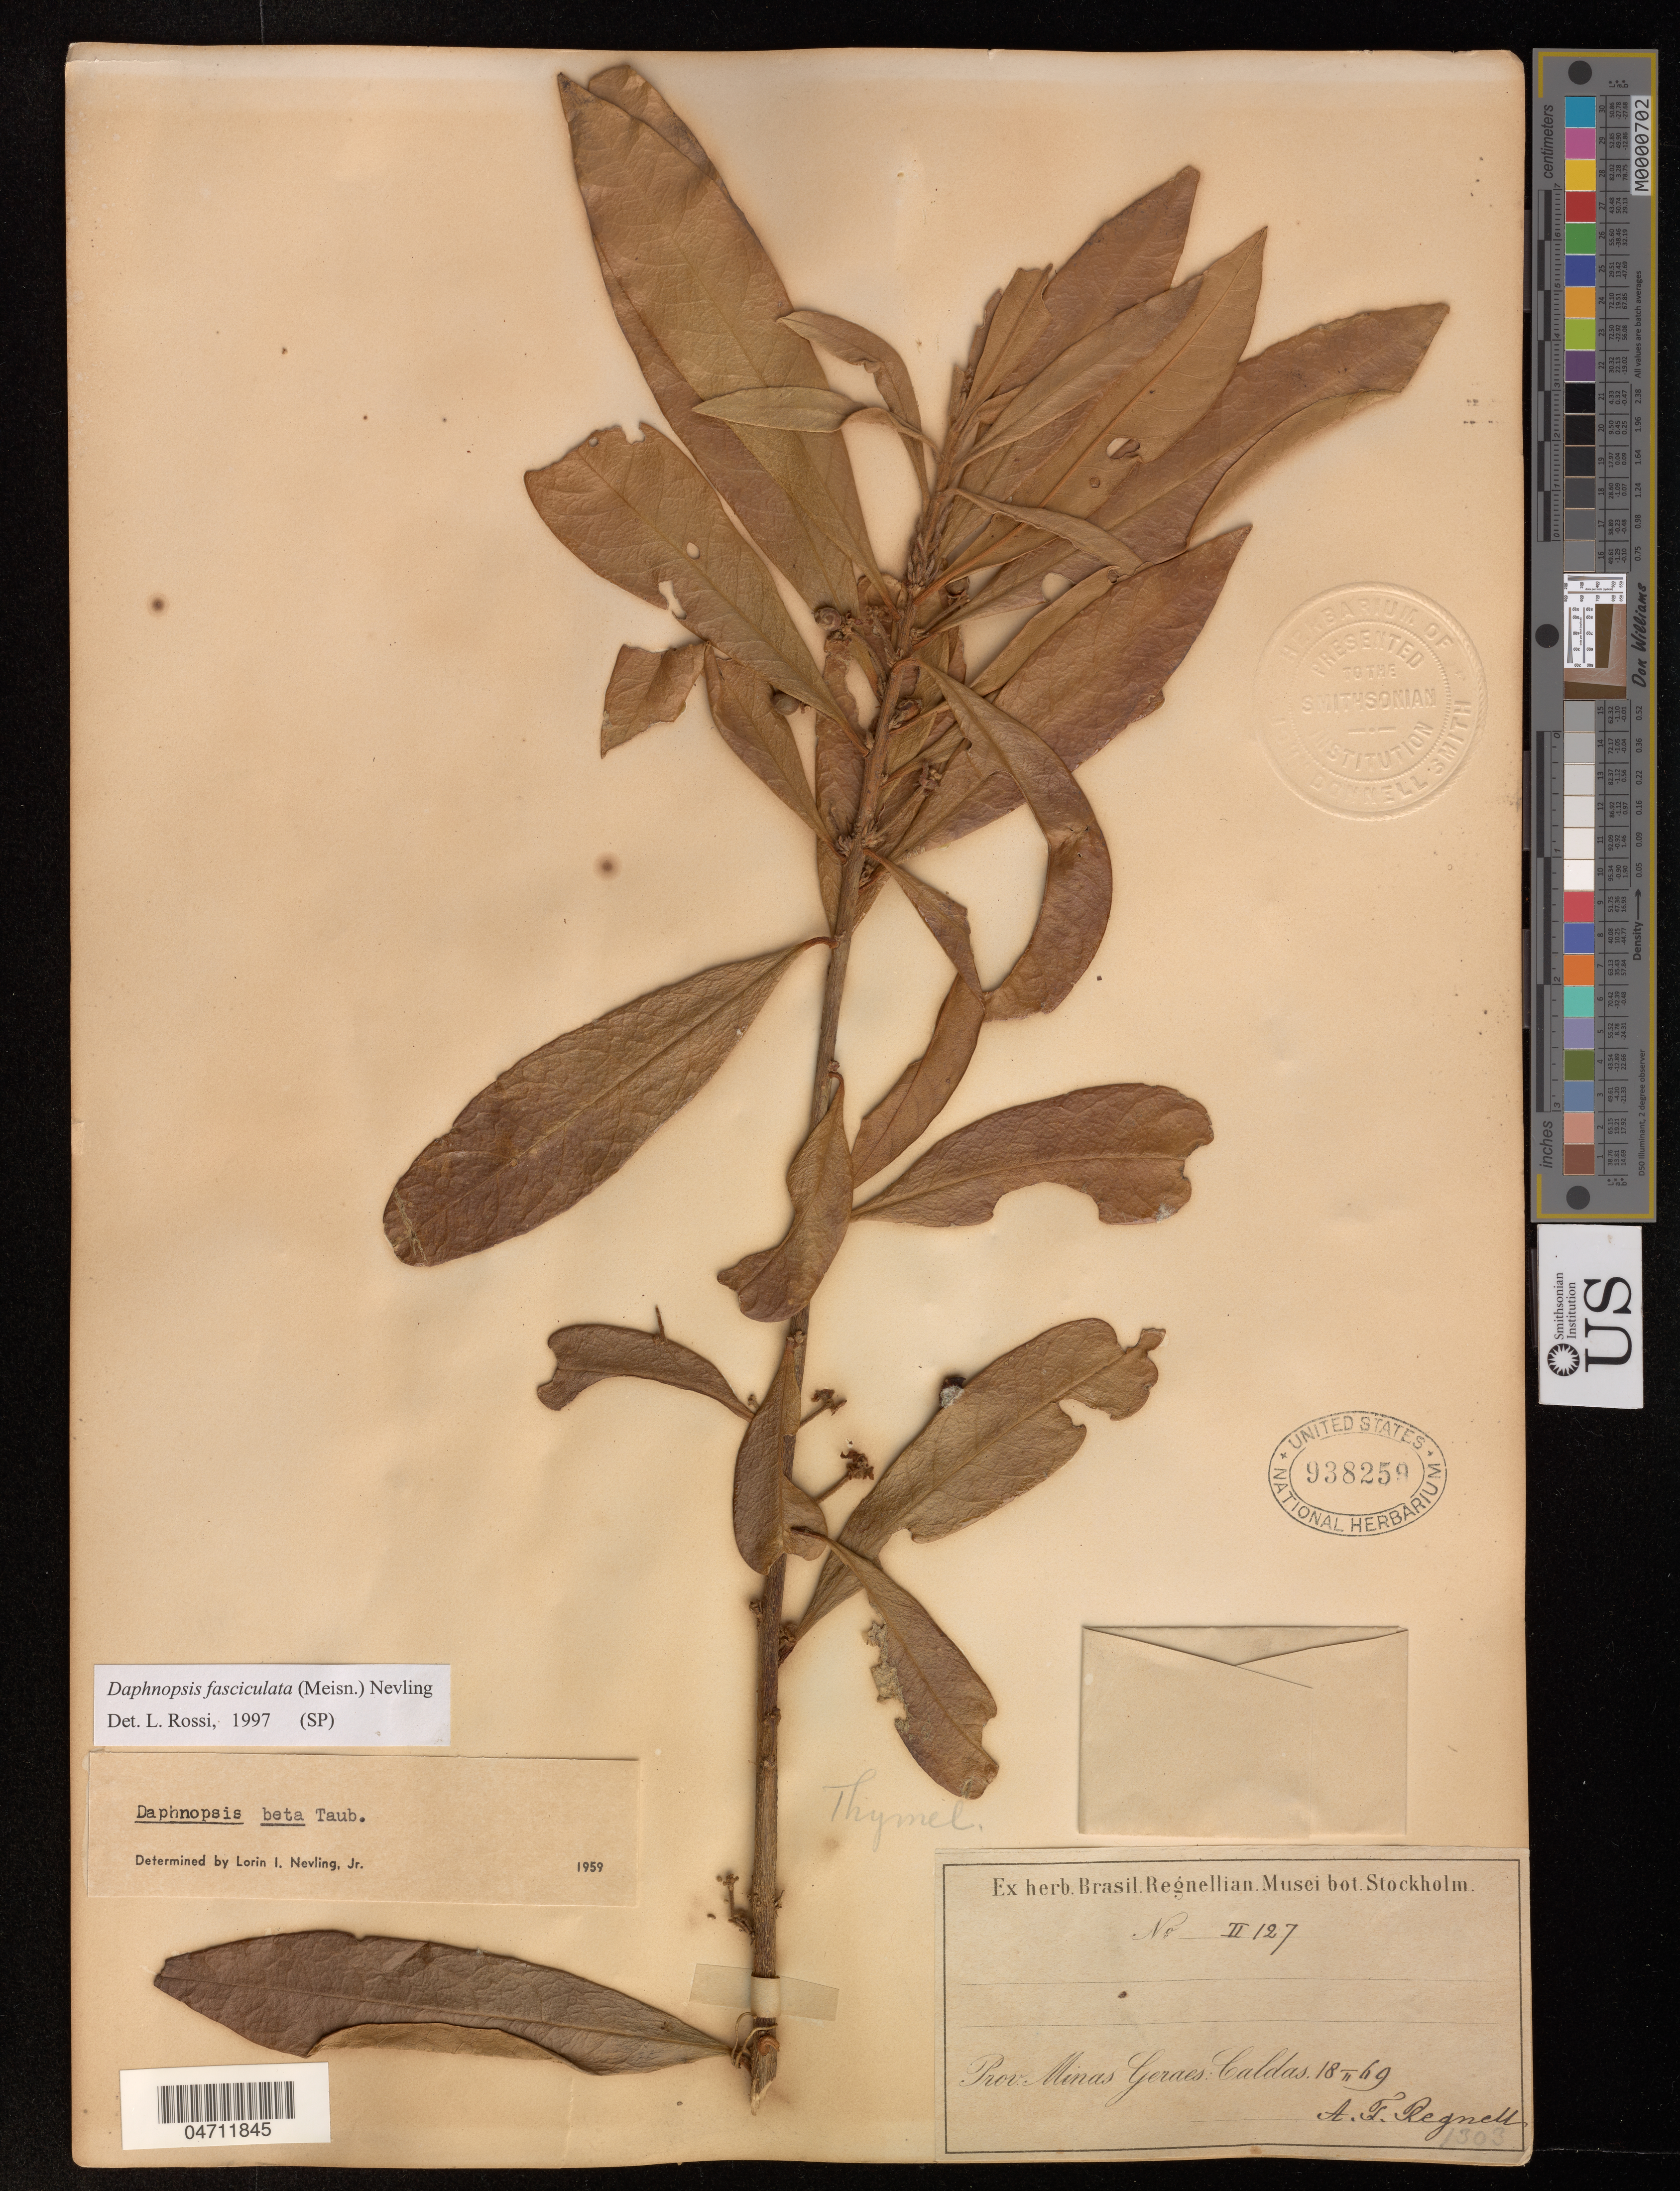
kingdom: Plantae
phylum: Tracheophyta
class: Magnoliopsida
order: Malvales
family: Thymelaeaceae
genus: Daphnopsis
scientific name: Daphnopsis fasciculata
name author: (R. Meissn.) Nevl.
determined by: Rossi, L.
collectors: A. Regnelli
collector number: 127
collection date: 1869-02-18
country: Brazil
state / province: Minas Gerais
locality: Caldas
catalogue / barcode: US 938259